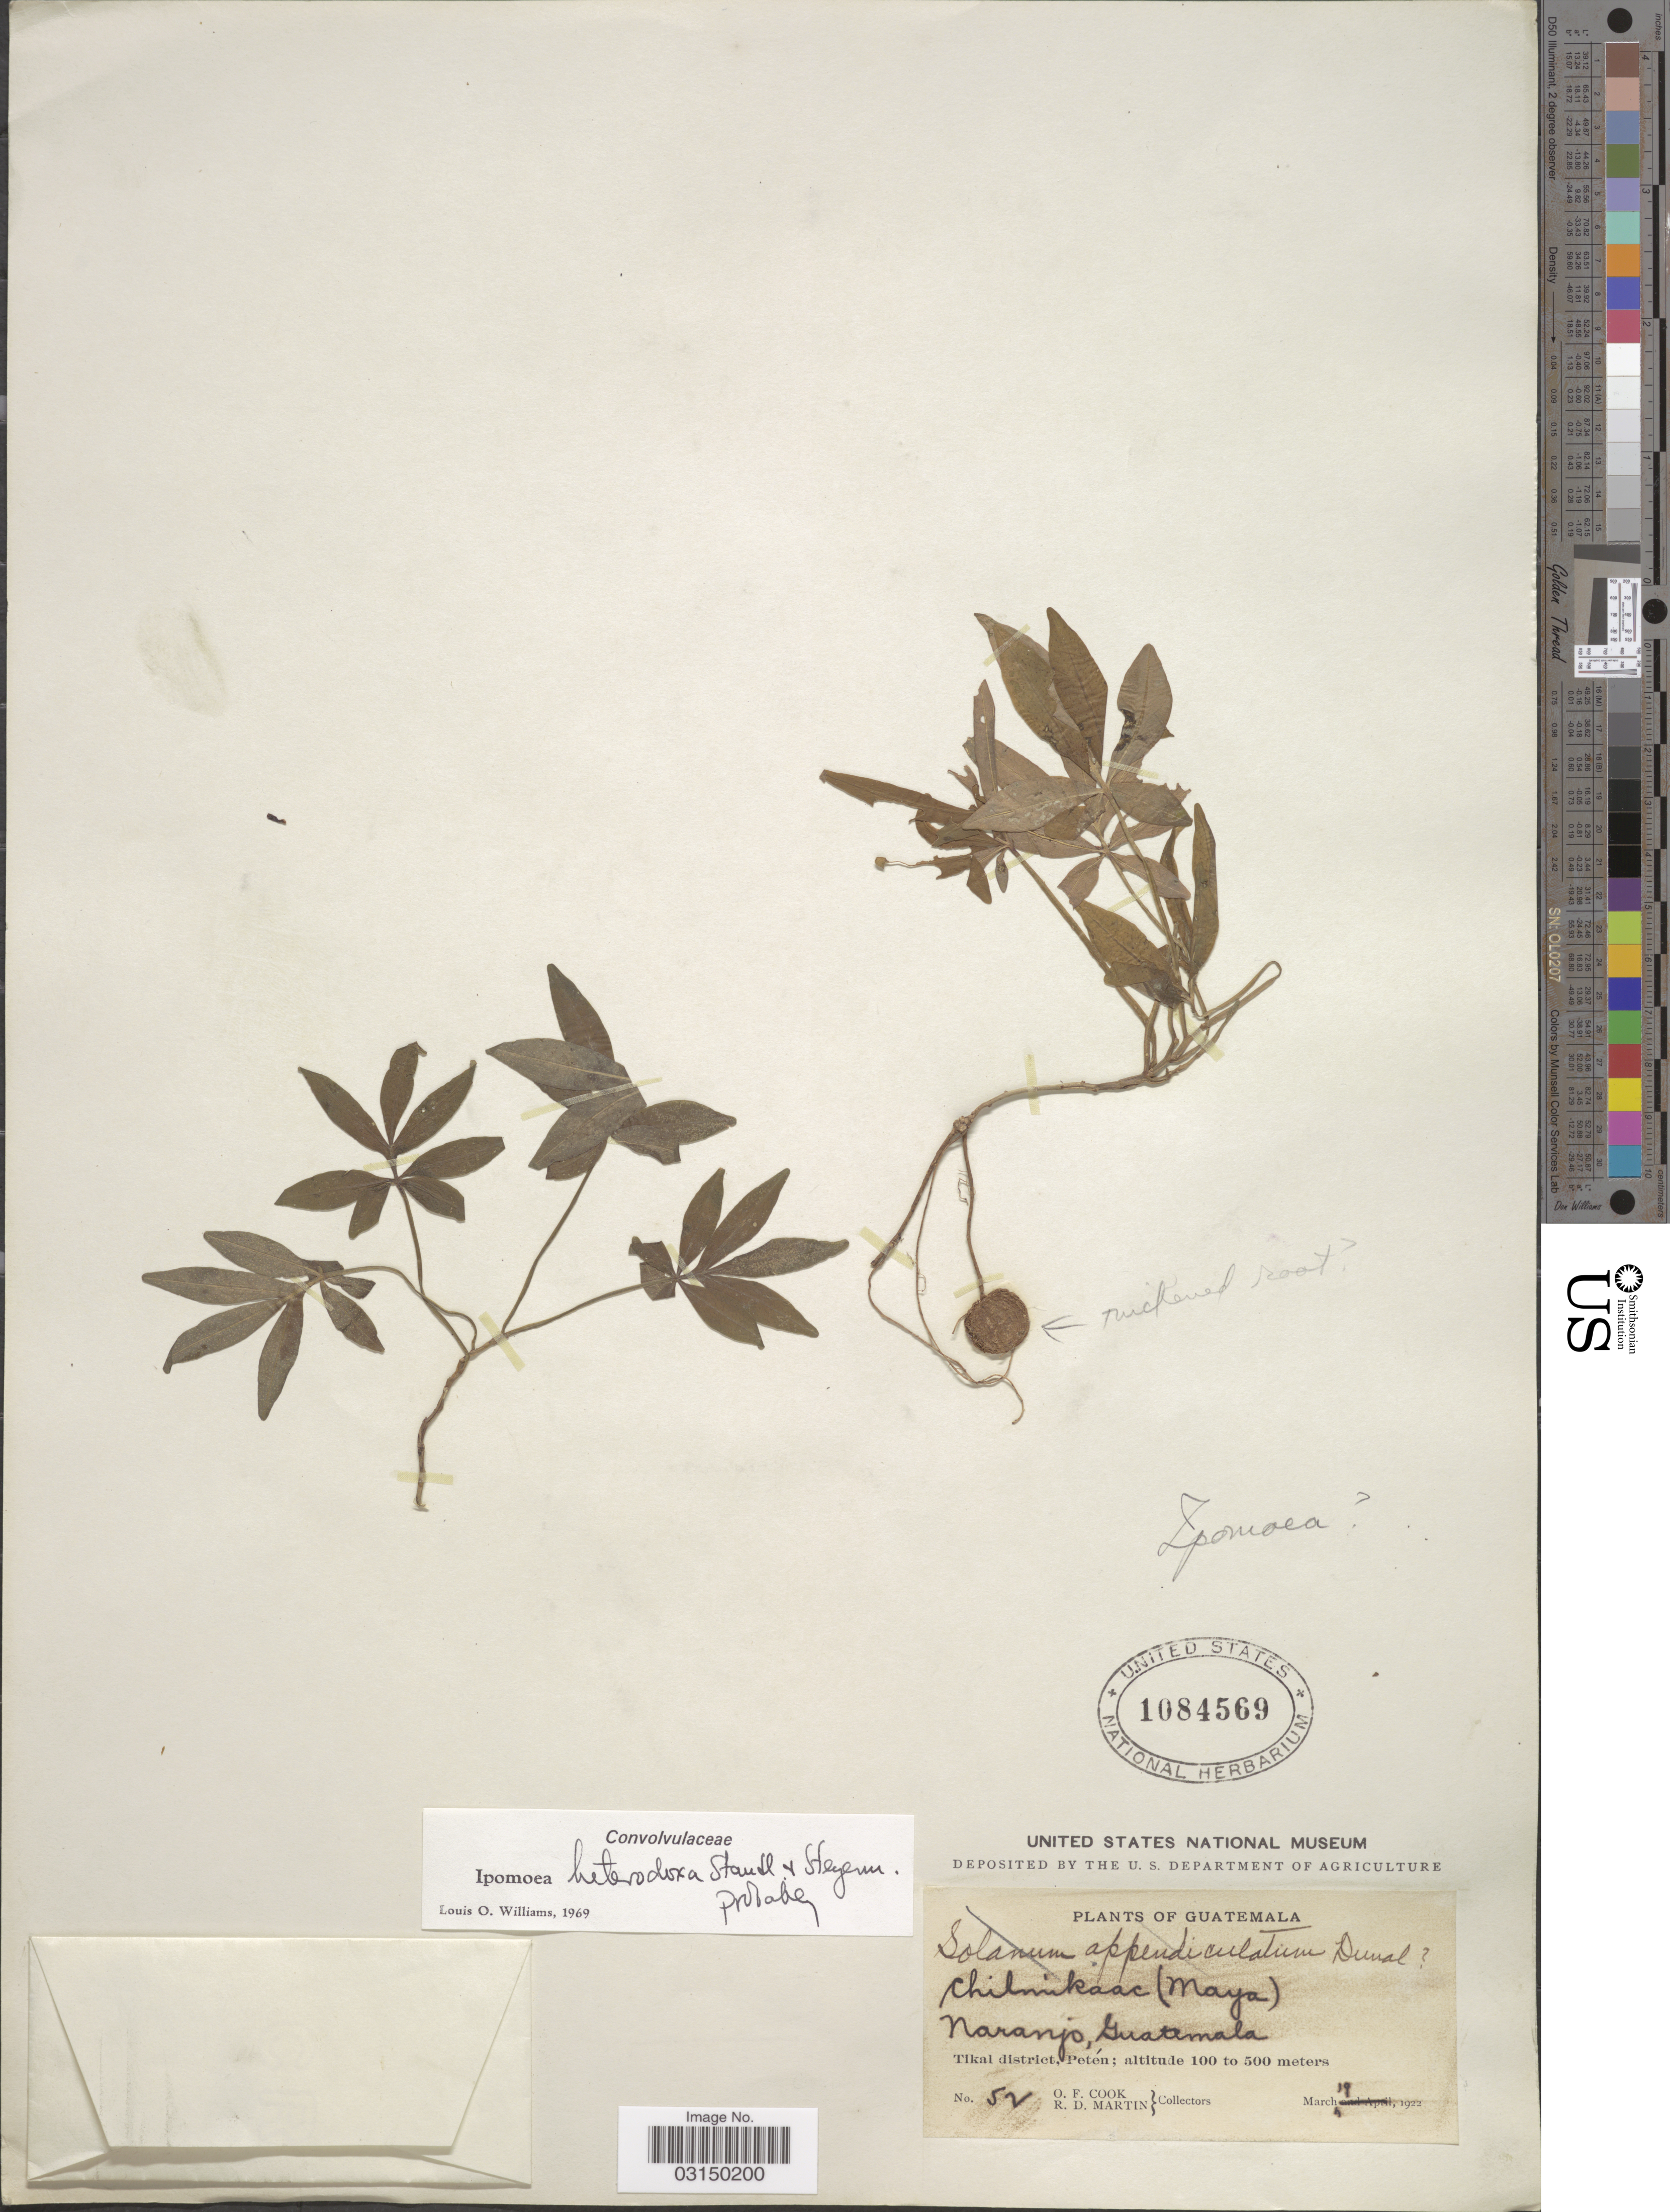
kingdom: Plantae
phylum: Tracheophyta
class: Magnoliopsida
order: Solanales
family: Convolvulaceae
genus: Ipomoea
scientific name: Ipomoea heterodoxa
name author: Standl. & Steyerm.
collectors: O. F. Cook & R. D. Martin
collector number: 52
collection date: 1922-03-19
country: Guatemala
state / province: El Petén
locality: Naranjo, Guatemala. Tikal district, Petén.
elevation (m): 100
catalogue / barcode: US 1084569